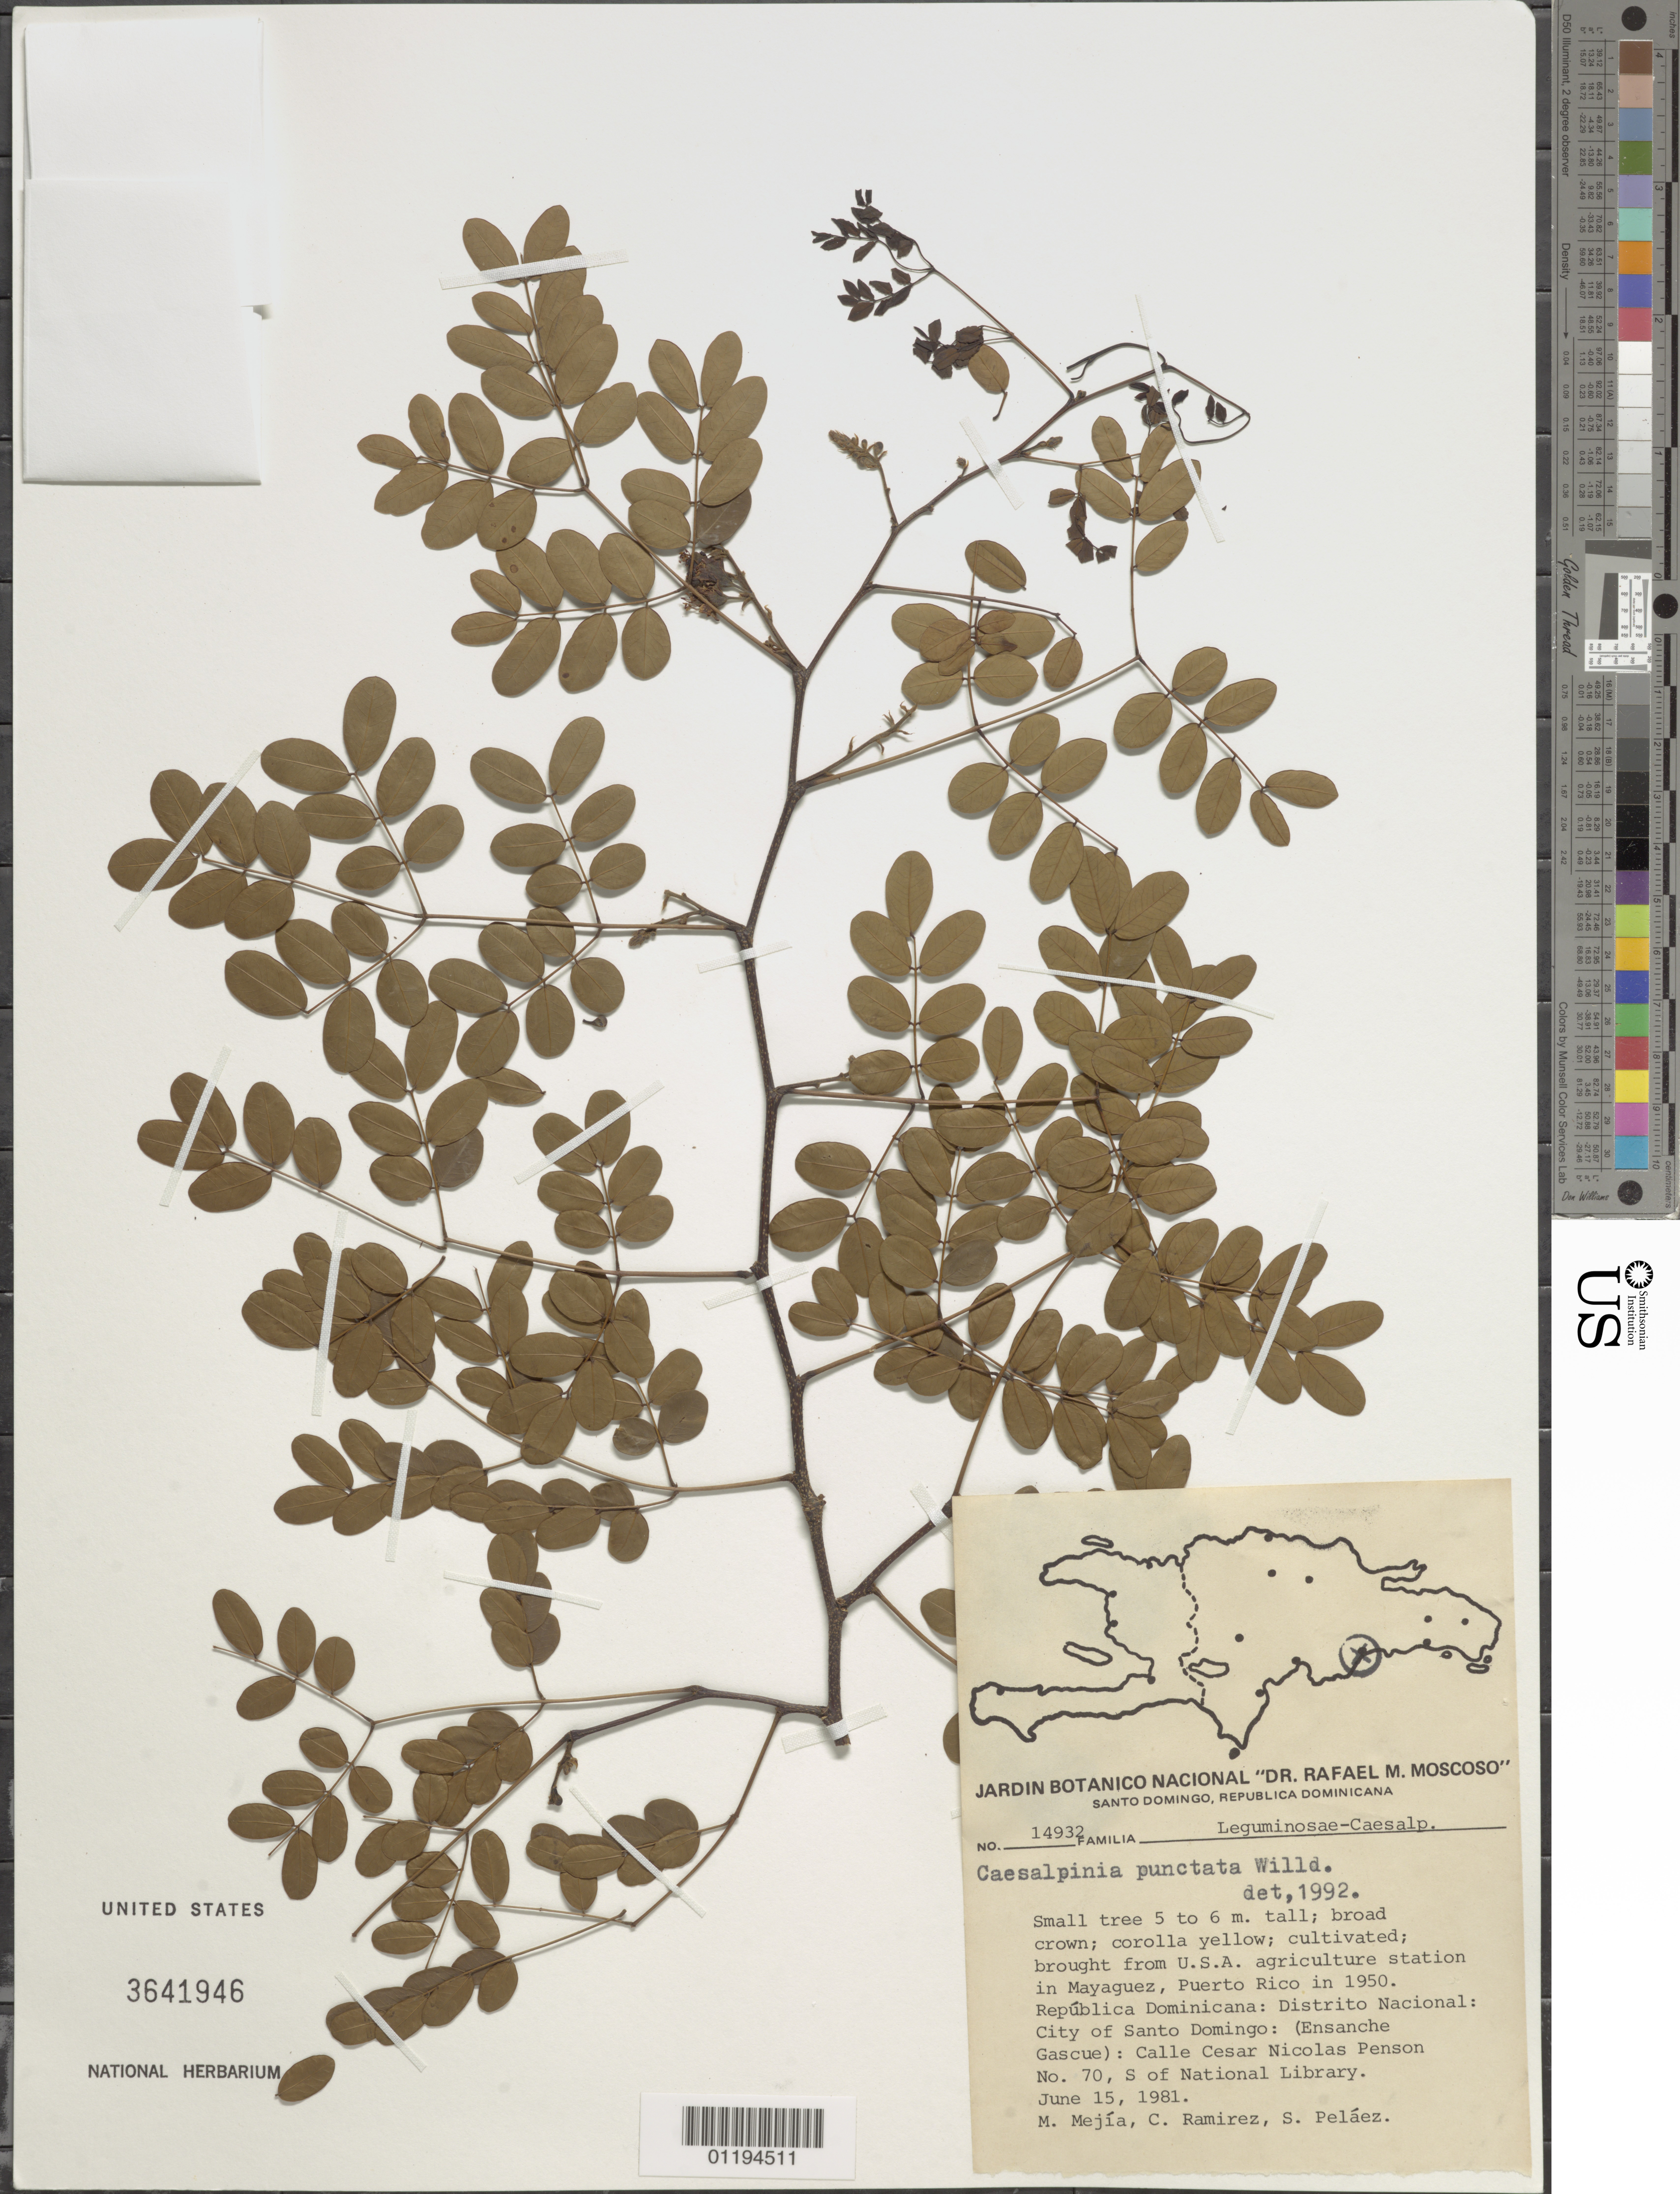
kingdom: Plantae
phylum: Tracheophyta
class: Magnoliopsida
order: Fabales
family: Fabaceae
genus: Libidibia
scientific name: Libidibia punctata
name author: (Willd.) Britton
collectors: M. Mejia, C. Ramirez & S. Pelaez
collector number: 14932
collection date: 1981-06-15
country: Dominican Republic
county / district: Nacional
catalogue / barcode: US 3641946